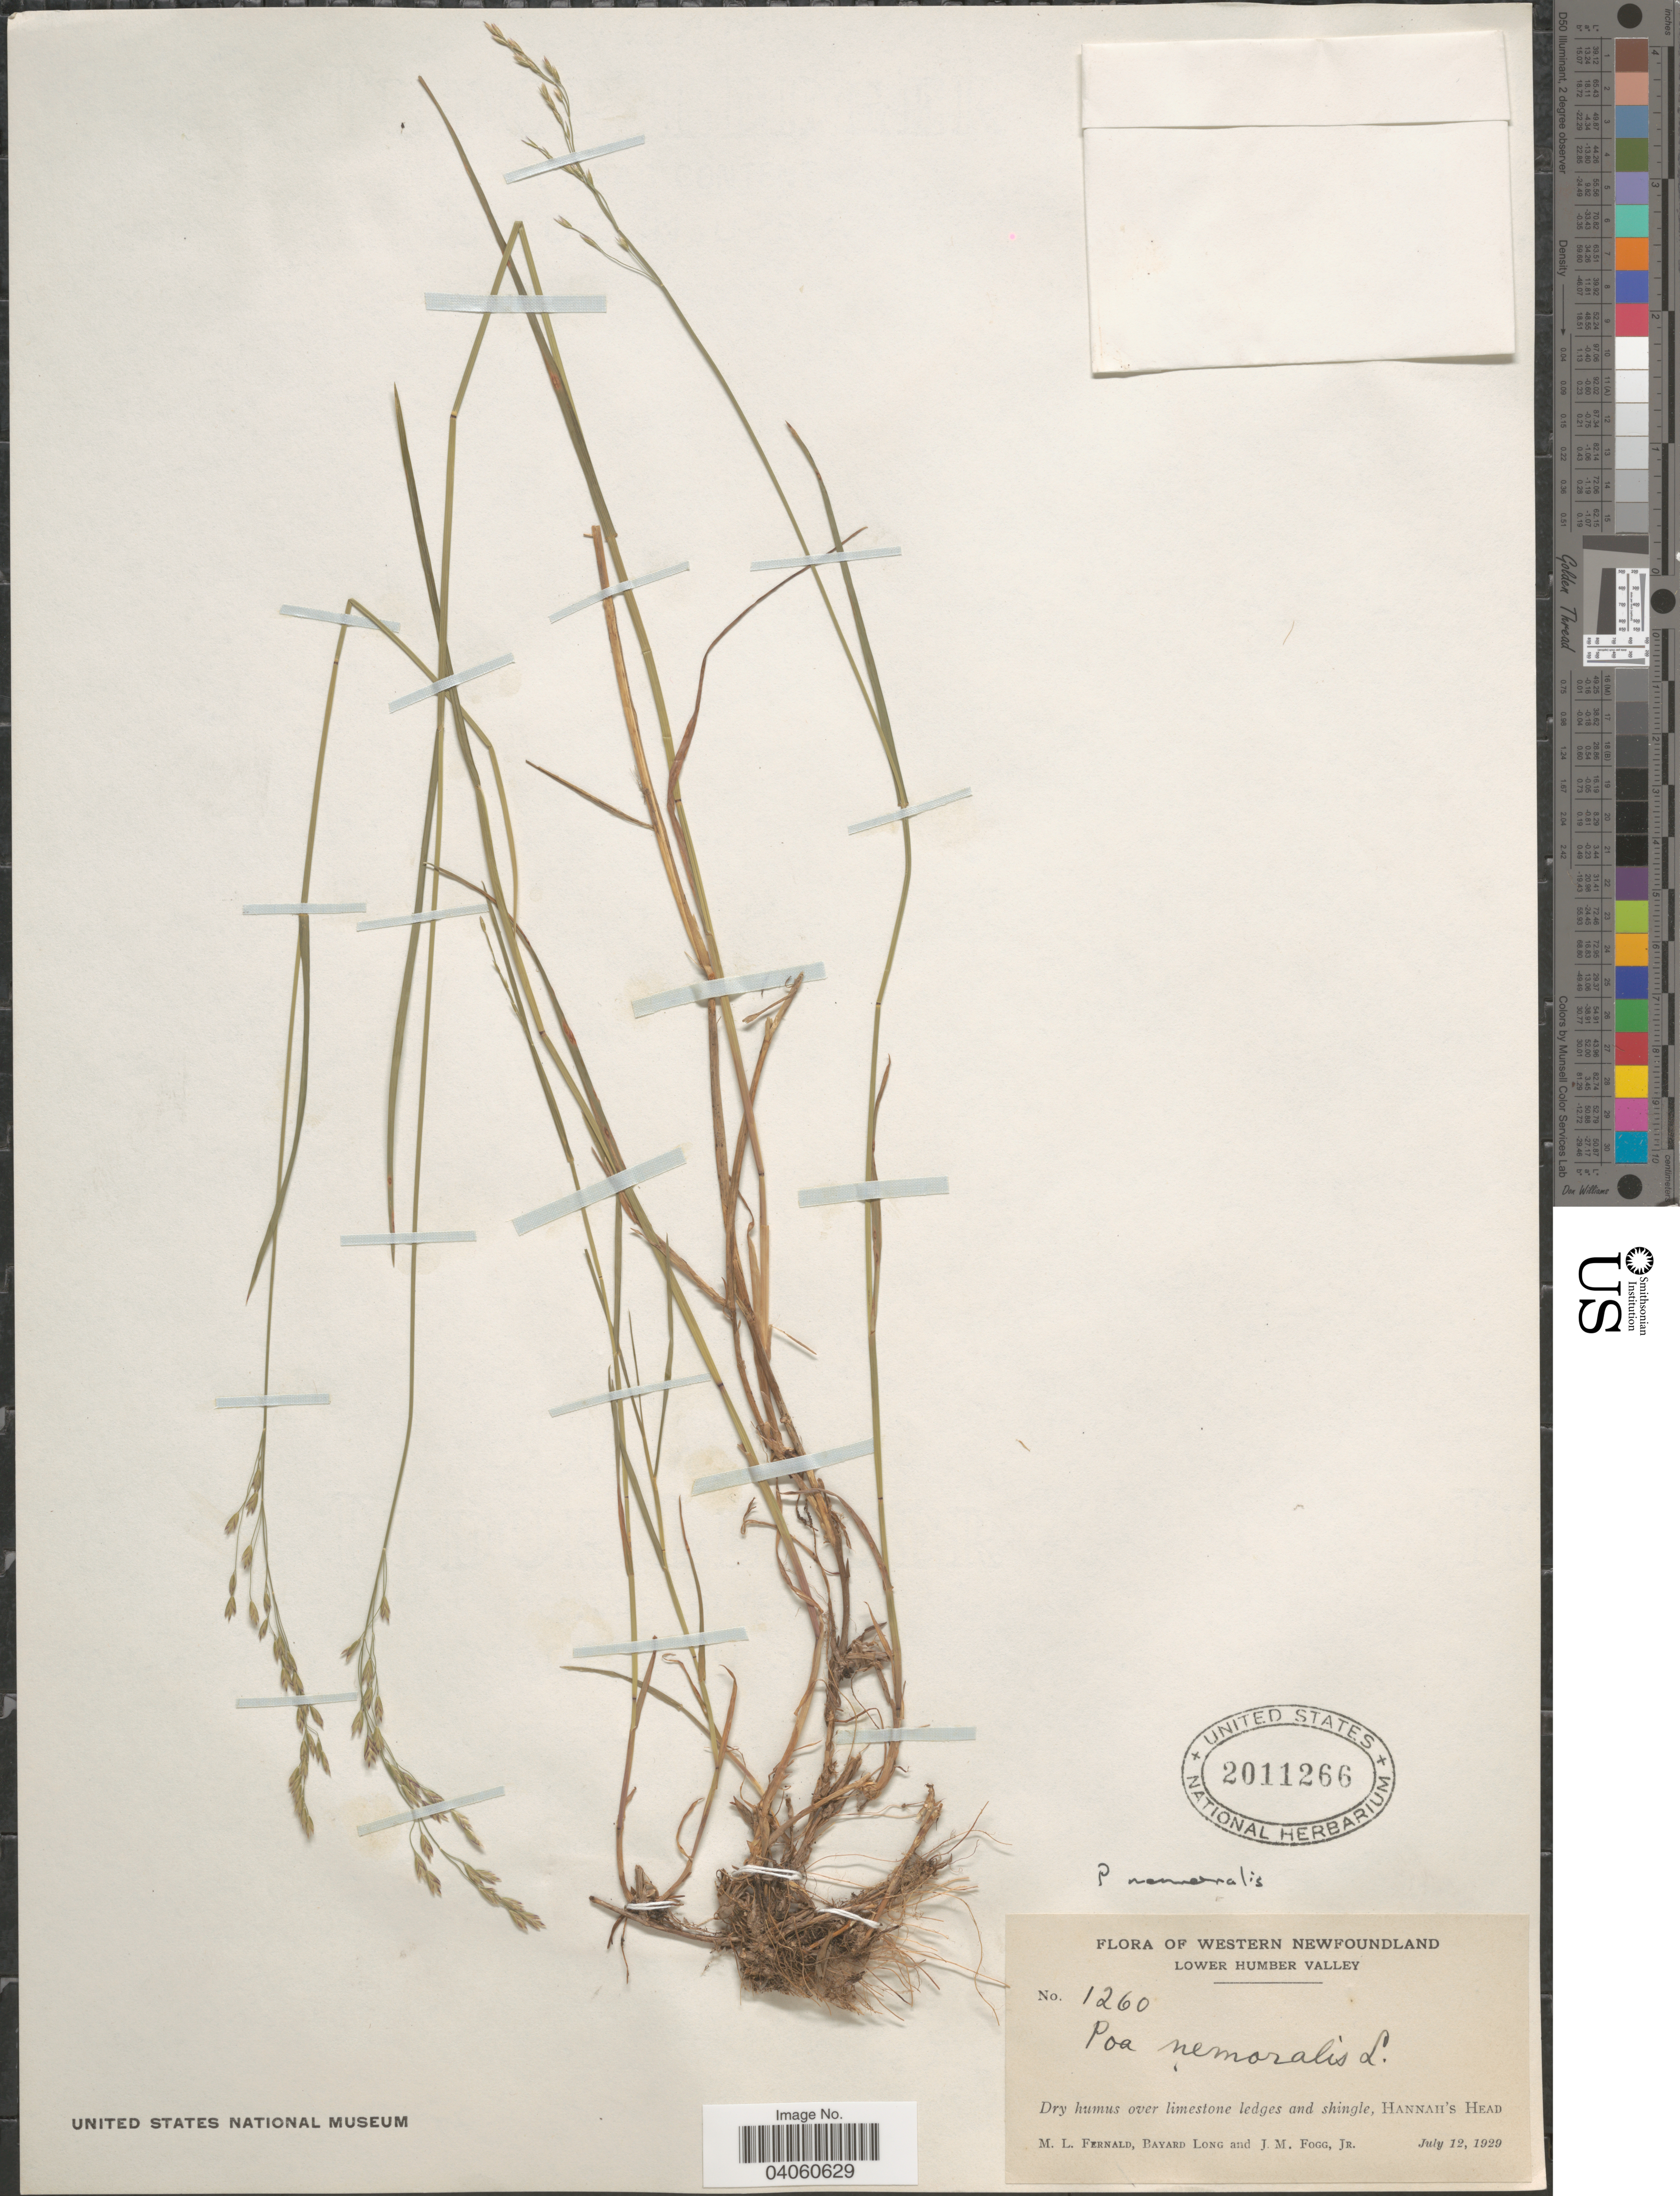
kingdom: Plantae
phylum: Tracheophyta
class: Liliopsida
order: Poales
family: Poaceae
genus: Poa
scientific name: Poa nemoralis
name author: L.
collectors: M. L. Fernald, B. Long & J. Fogg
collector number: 1260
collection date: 1929-07-12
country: Canada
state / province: Newfoundland and Labrador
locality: Western Newfoundland. Lower Humber Valley. Dry humus over limestone ledges and shingle, Hannah's Head.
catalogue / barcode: US 2011266